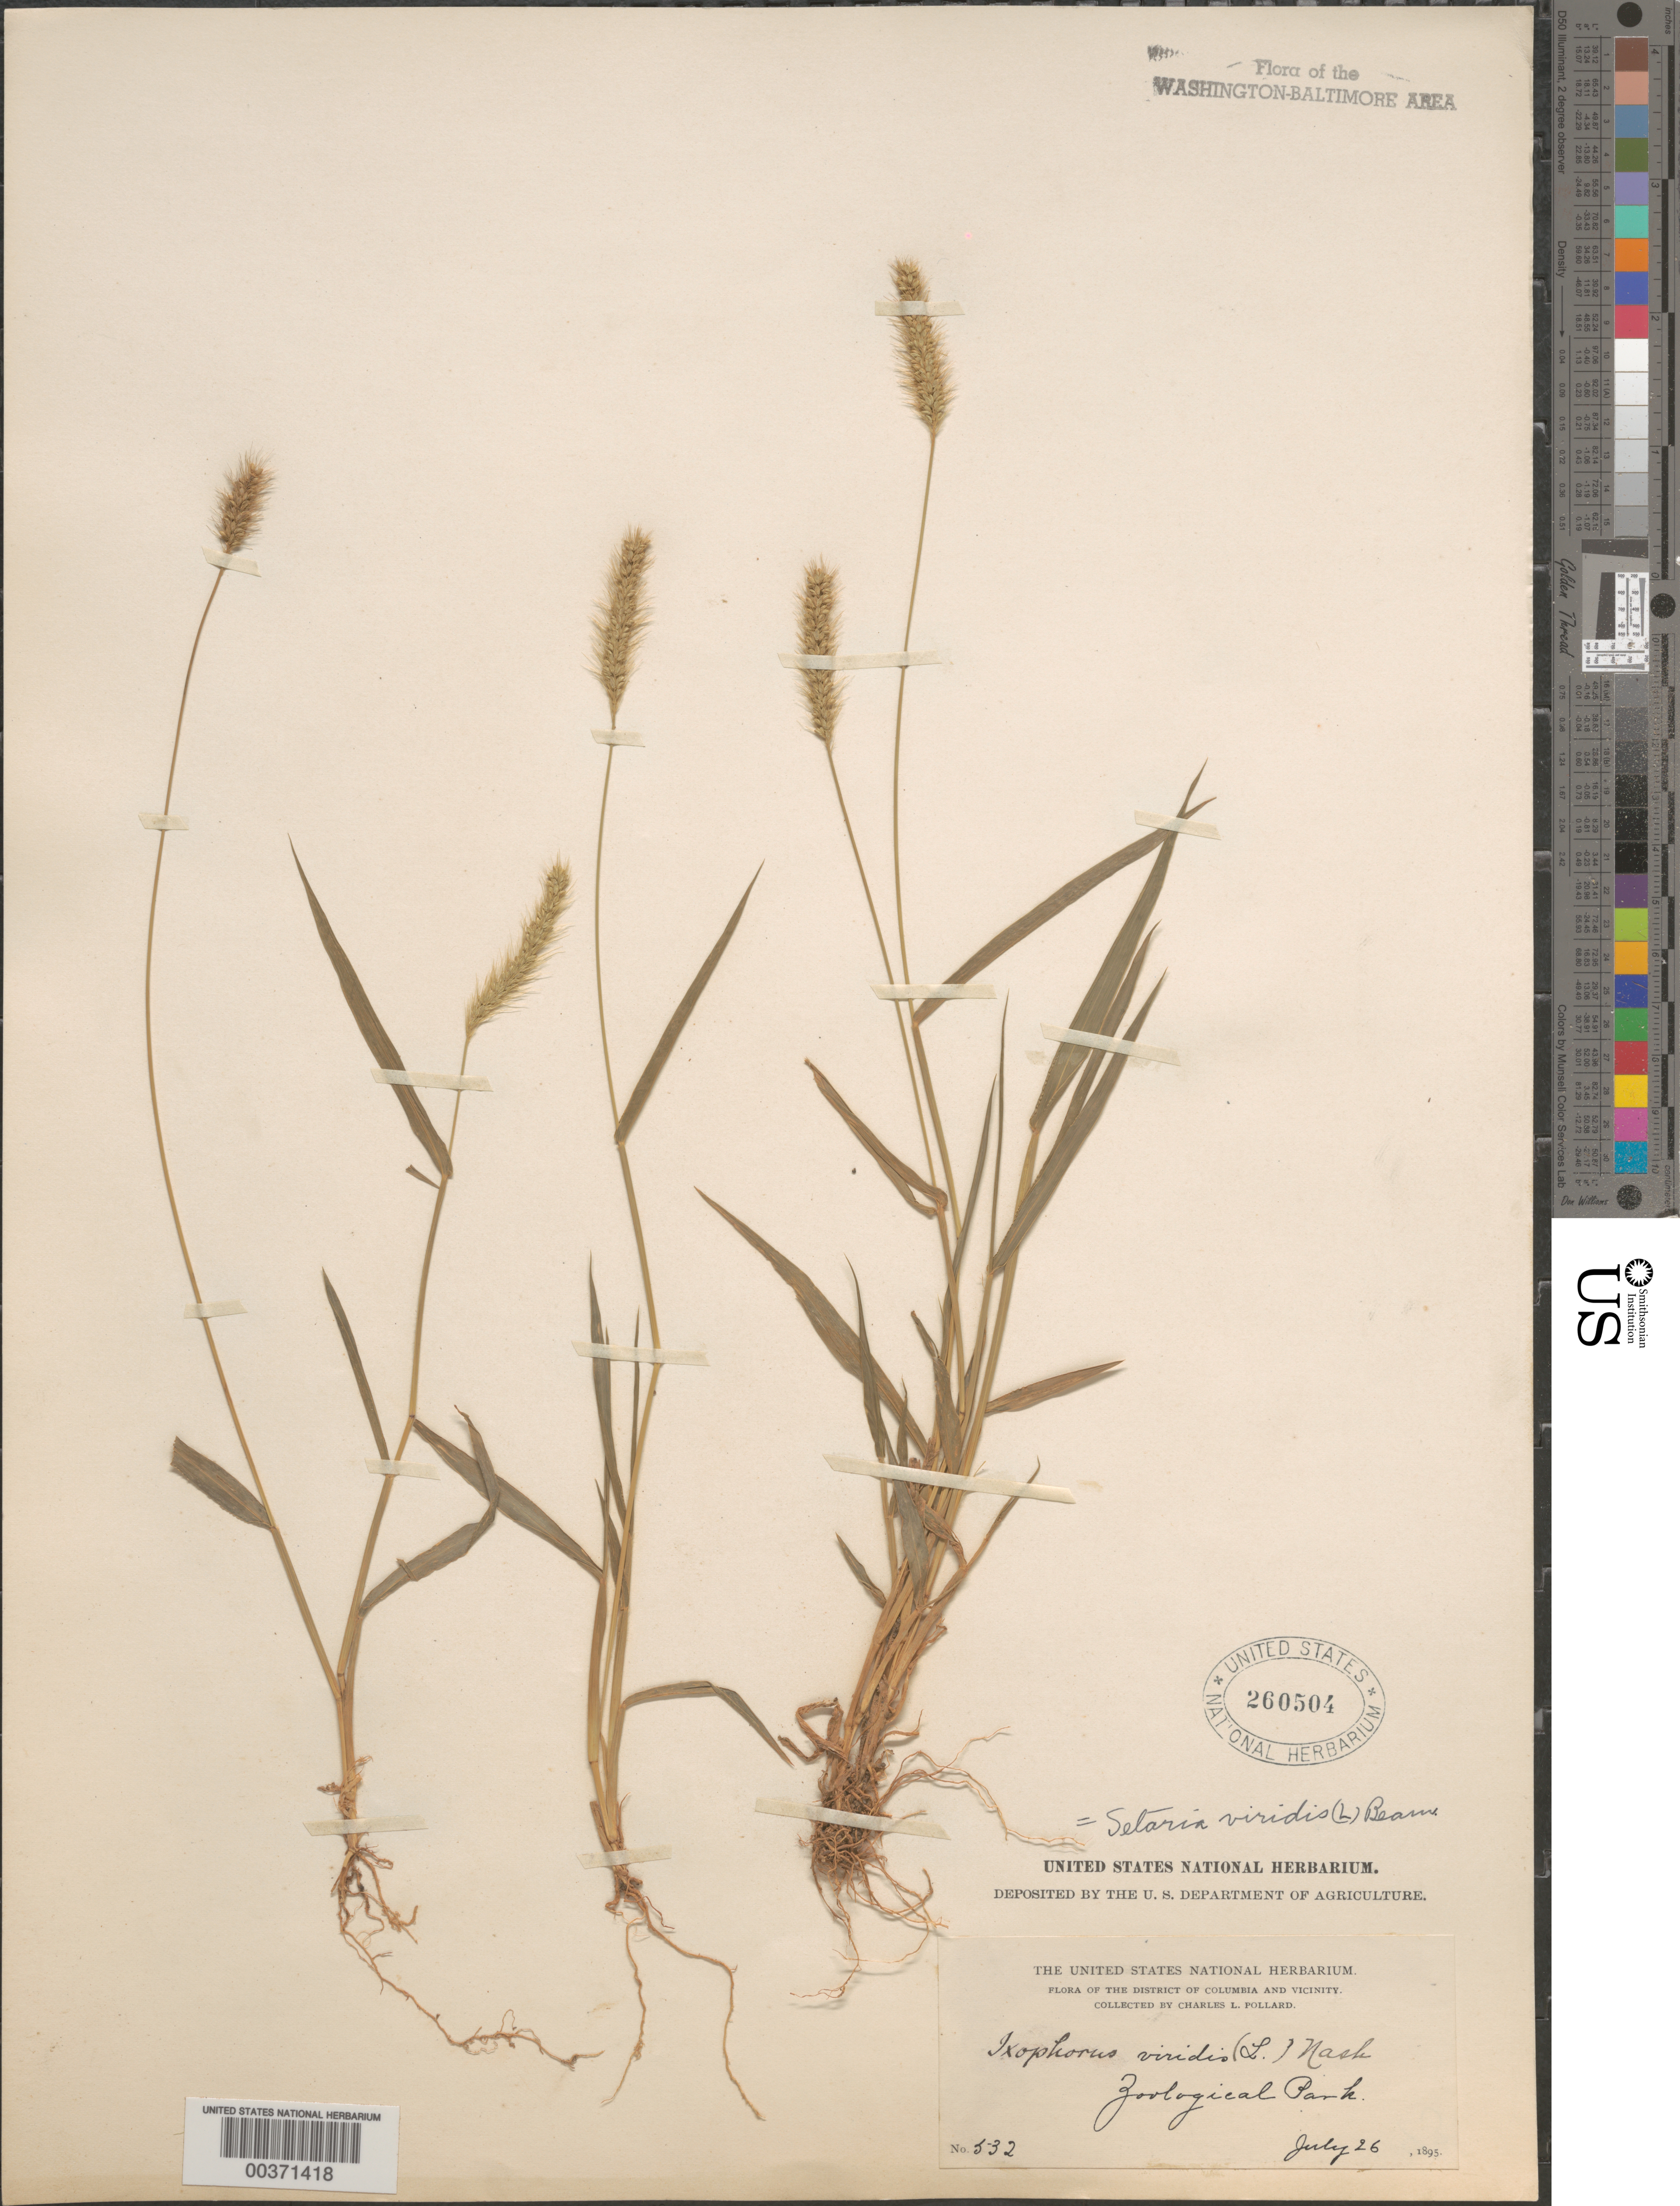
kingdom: Plantae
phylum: Tracheophyta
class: Liliopsida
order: Poales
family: Poaceae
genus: Setaria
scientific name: Setaria viridis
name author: (L.) P. Beauv.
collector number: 532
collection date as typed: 26 Jul 1895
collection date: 1895-07-26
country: United States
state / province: District of Columbia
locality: Zoological Park Rock Creek Park and Vicinity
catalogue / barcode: US 260504